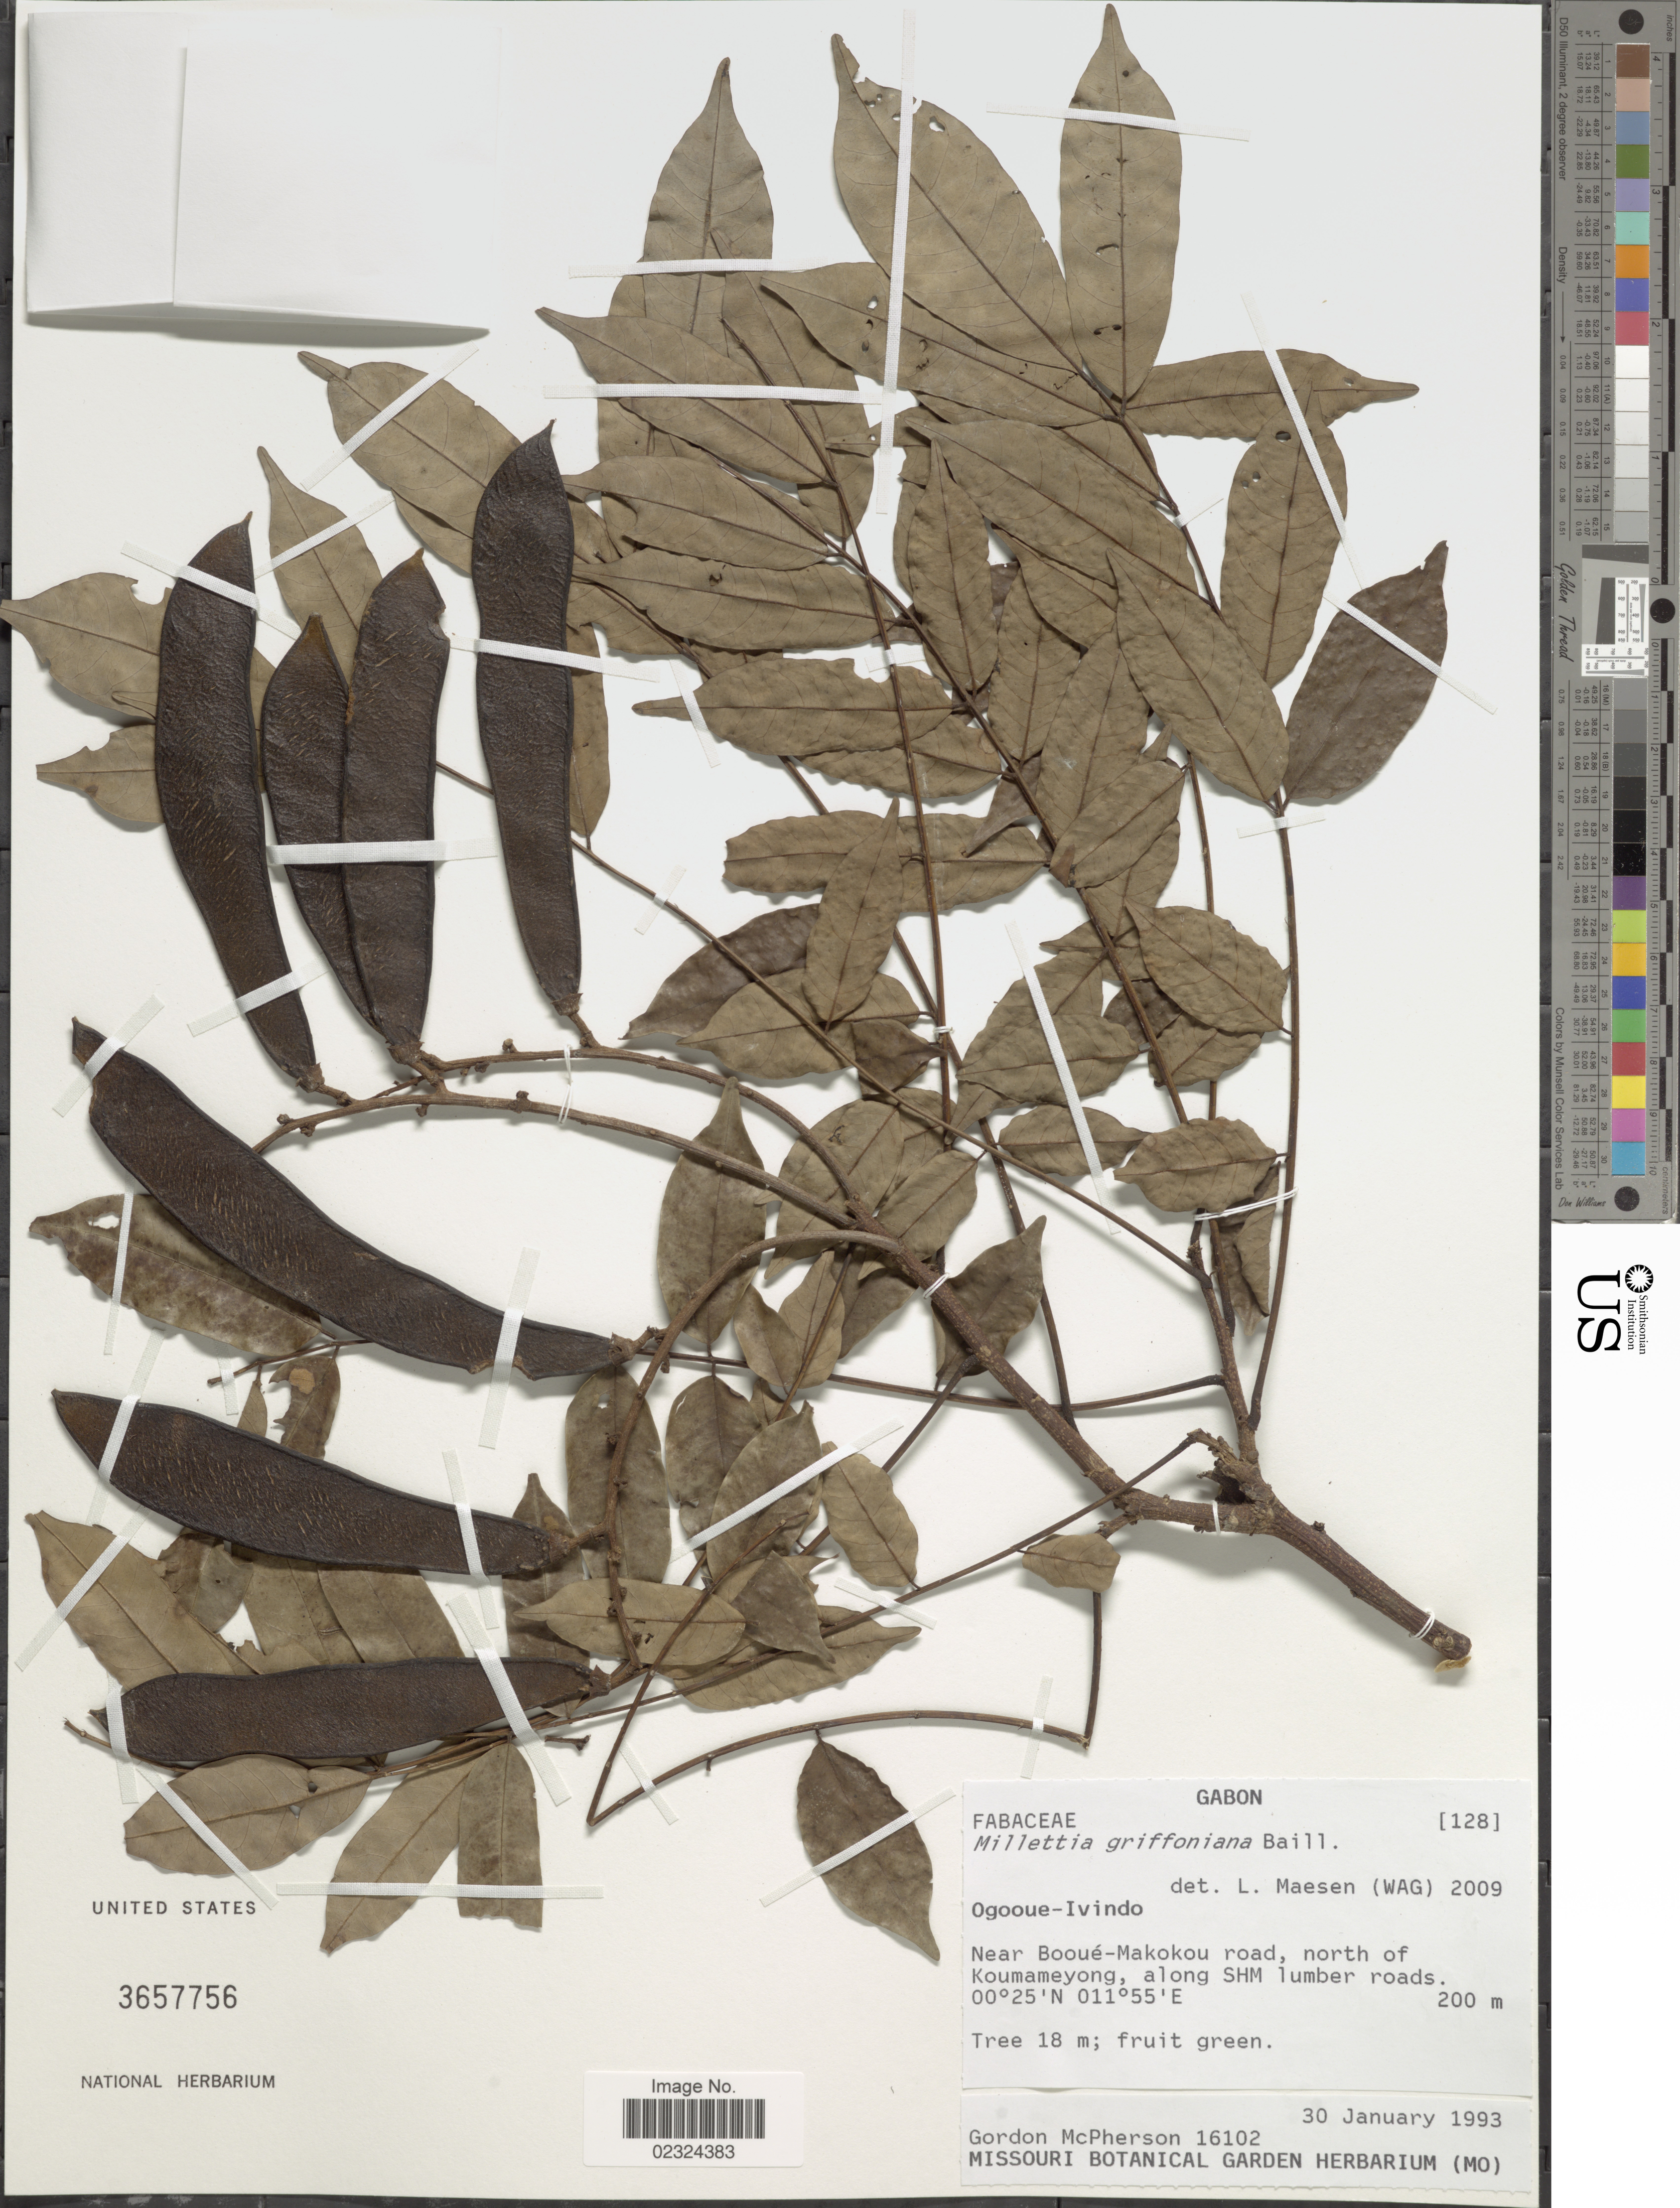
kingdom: Plantae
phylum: Tracheophyta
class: Magnoliopsida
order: Fabales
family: Fabaceae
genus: Millettia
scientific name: Millettia griffoniana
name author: Baill.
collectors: G. McPherson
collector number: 16102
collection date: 1993-01-30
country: Gabon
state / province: Ogooue-Ivindo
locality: Near Booue-Makokou road, north of Koumameyoung, along SHM lumber roads.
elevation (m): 200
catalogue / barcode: US 3657756